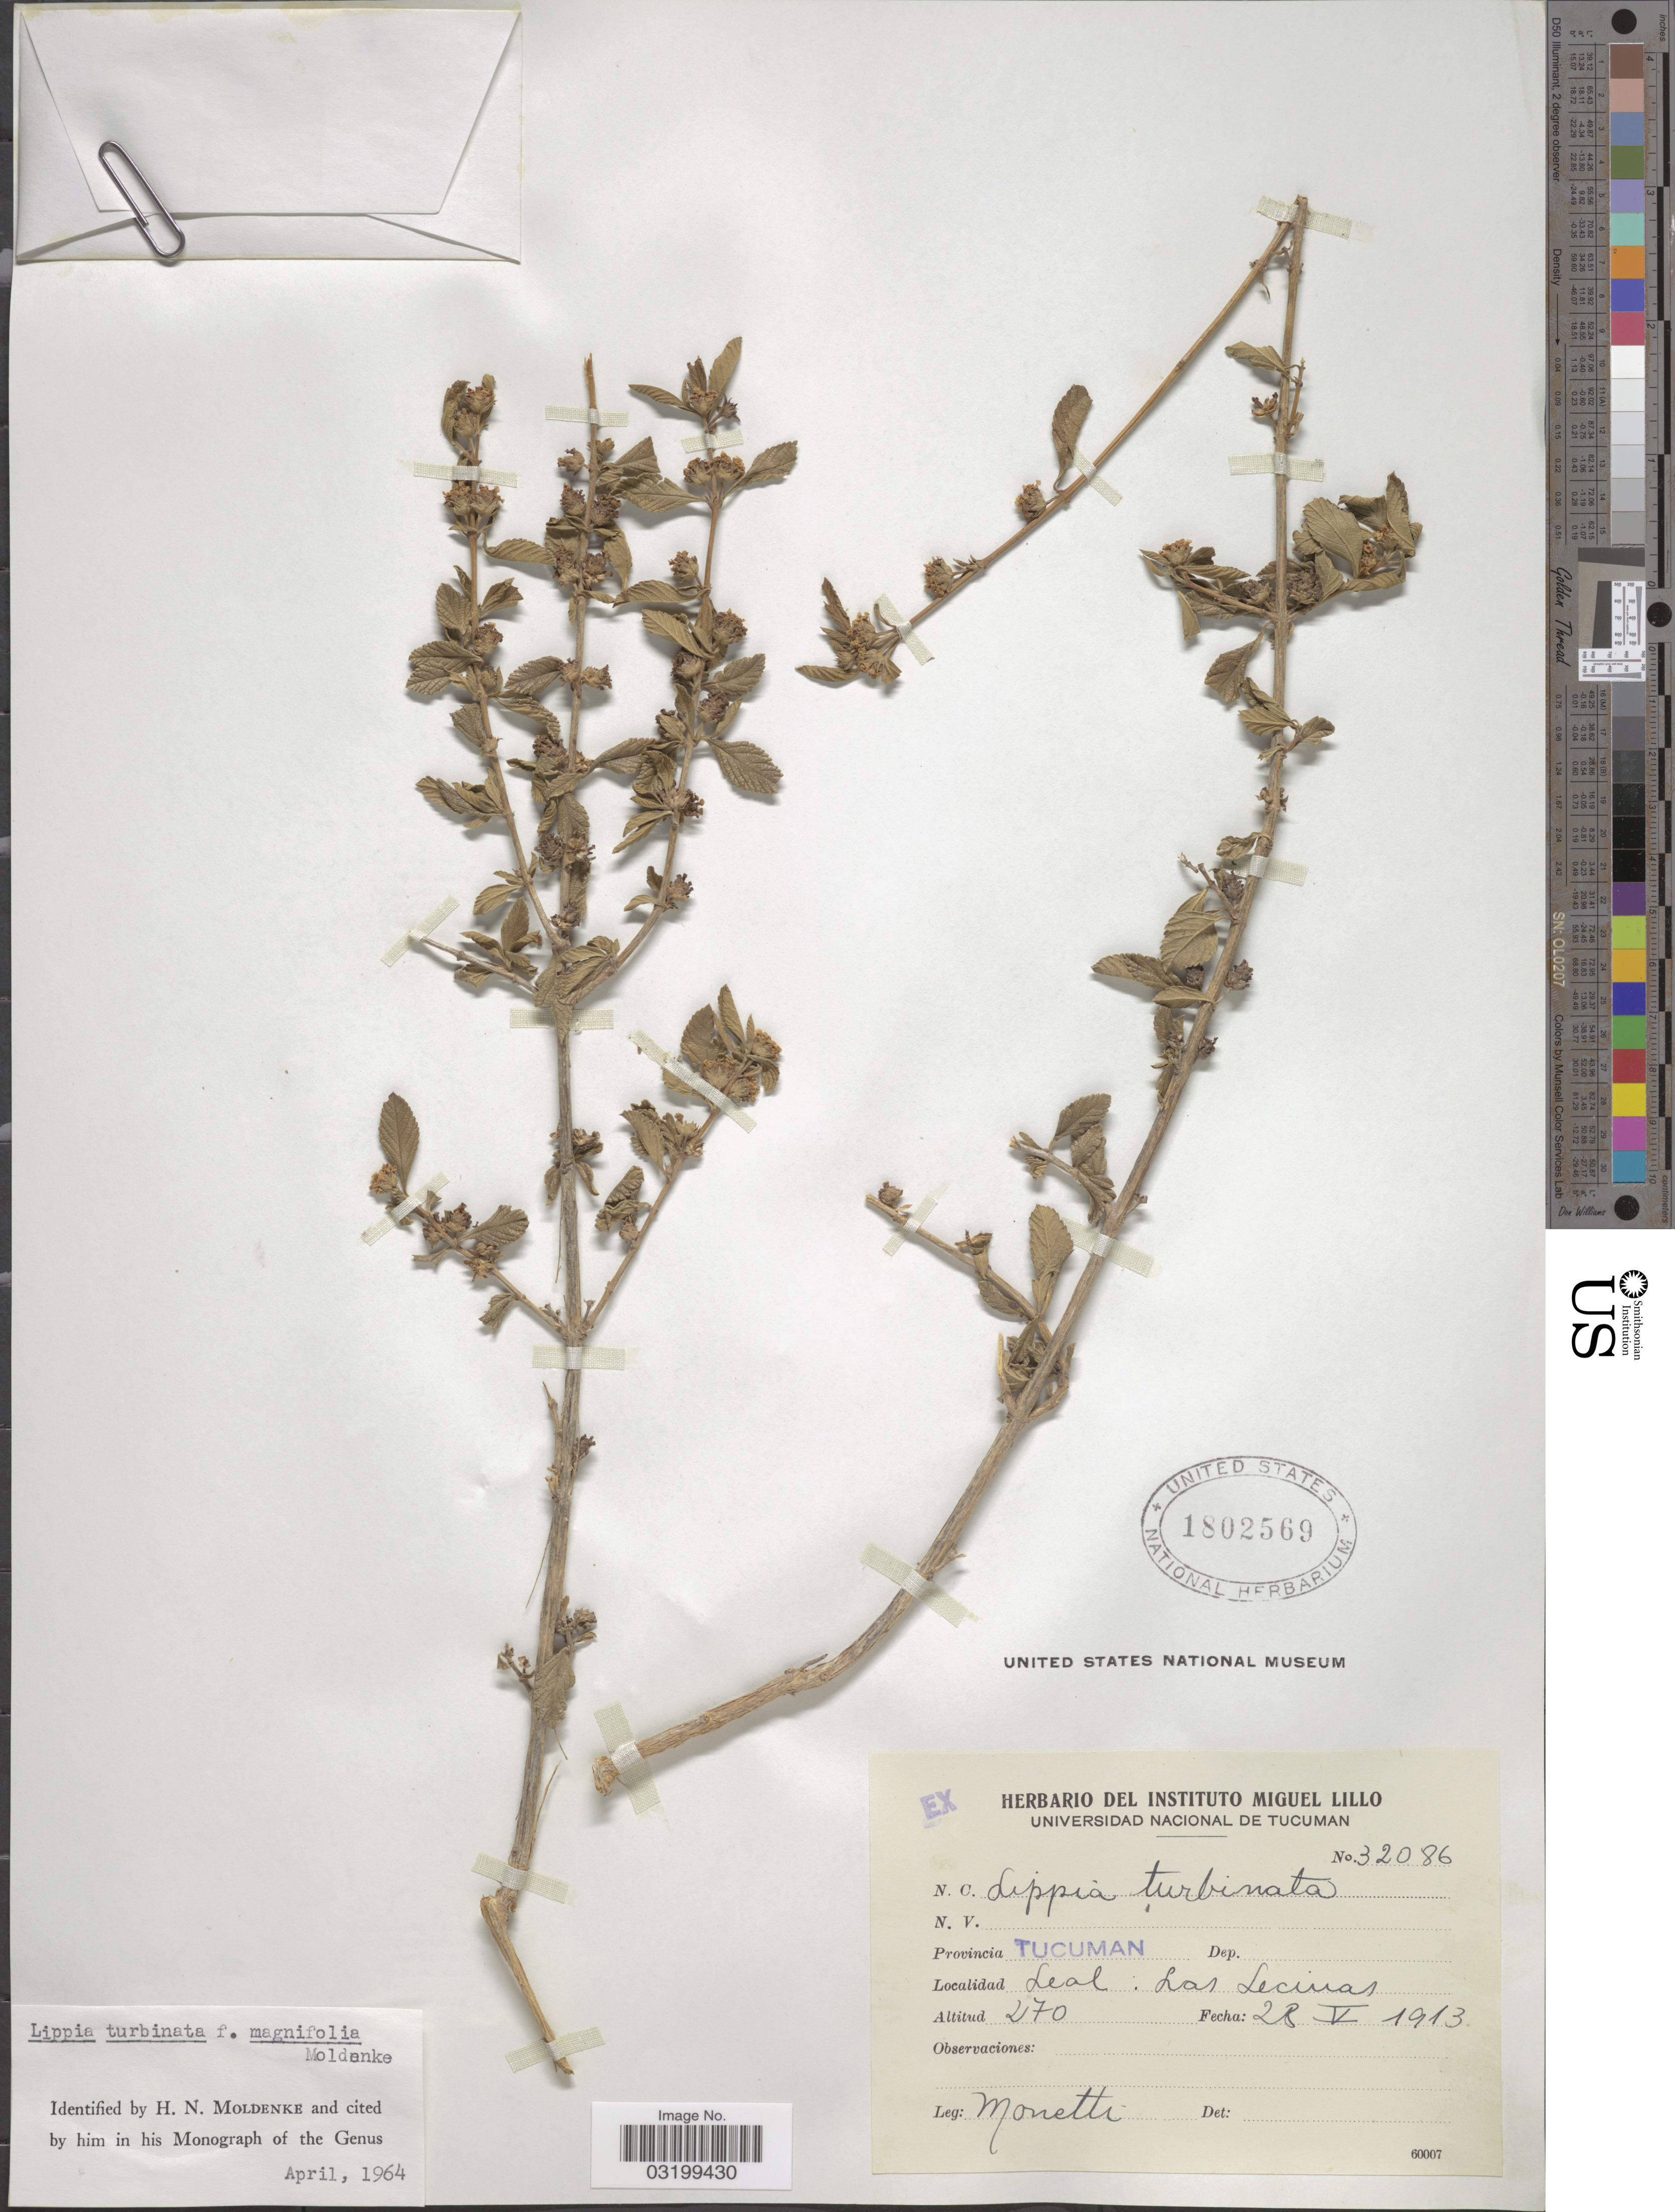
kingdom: Plantae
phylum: Tracheophyta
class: Magnoliopsida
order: Lamiales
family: Verbenaceae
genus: Lippia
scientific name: Lippia turbinata f. magnifolia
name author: Moldenke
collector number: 32086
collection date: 1913-05-28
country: Argentina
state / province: Tucuman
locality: Leal: Las Lecinas.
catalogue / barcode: US 1802569